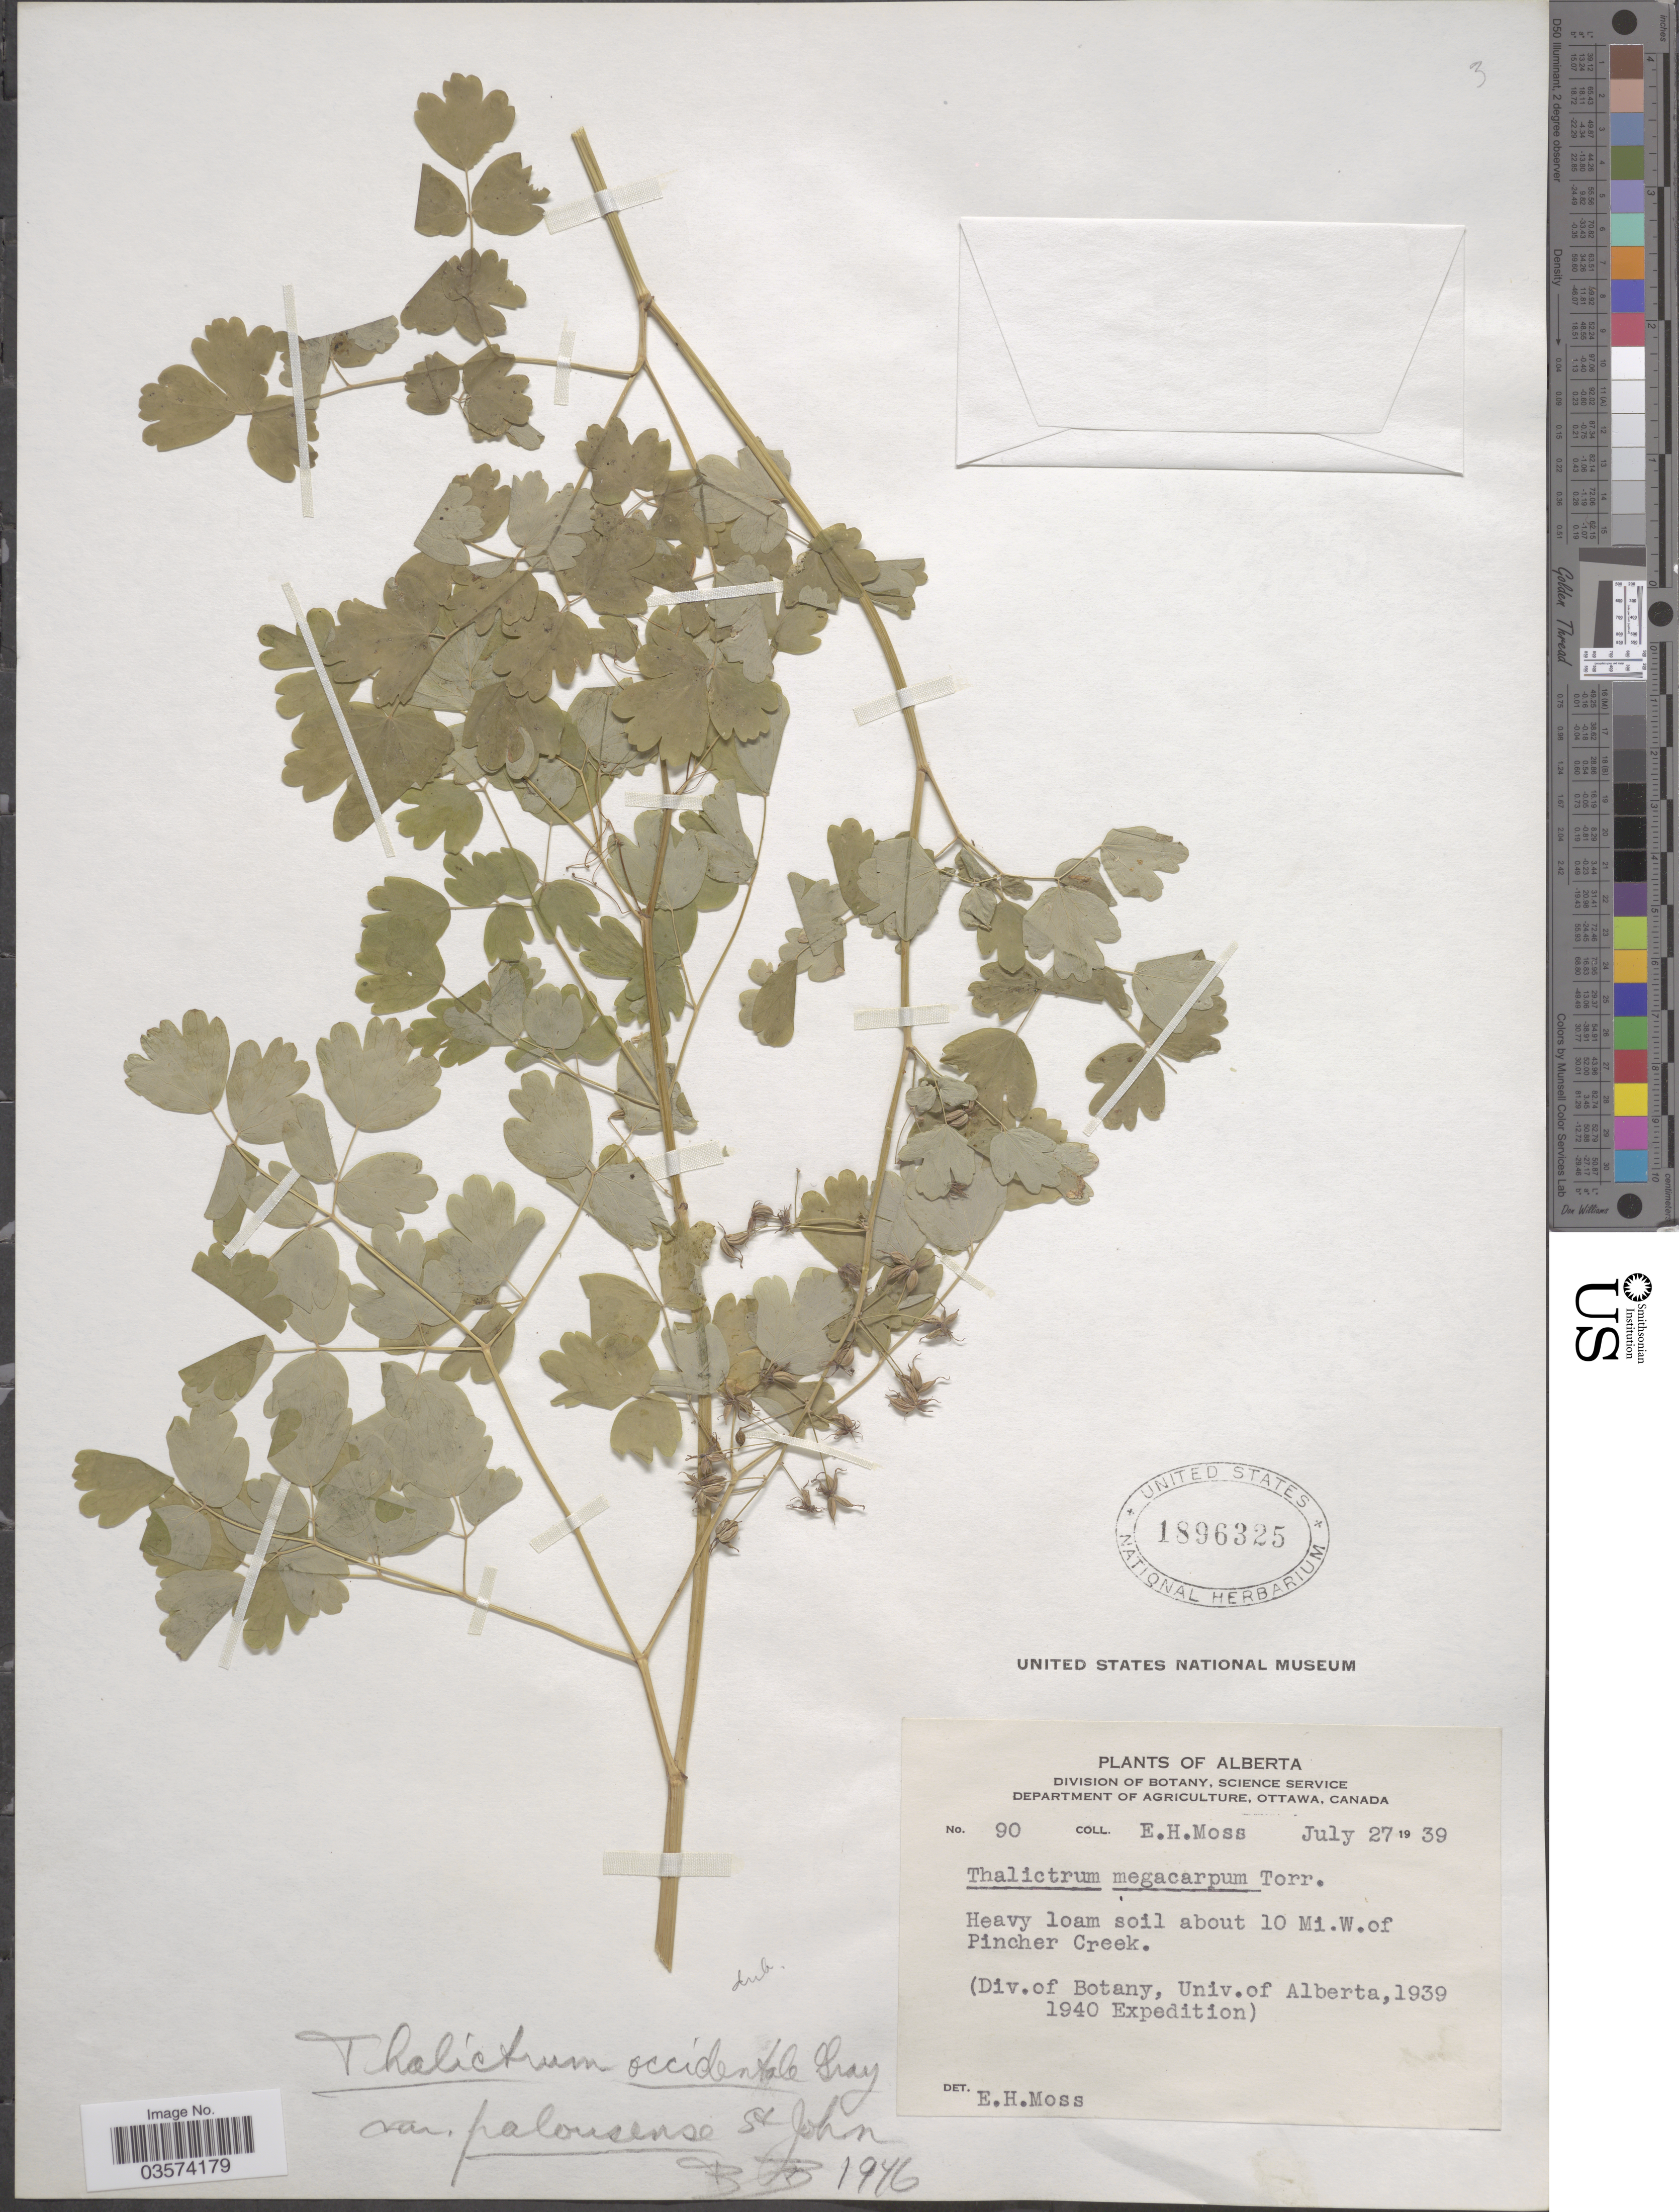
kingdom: Plantae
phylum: Tracheophyta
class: Magnoliopsida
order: Ranunculales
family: Ranunculaceae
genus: Thalictrum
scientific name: Thalictrum occidentale var. palousense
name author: H. St. John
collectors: E. Moss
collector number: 90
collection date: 1939-07-27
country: Canada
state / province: Alberta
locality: Heavy loam soil about 10 Mi. W. of Pincher Creek.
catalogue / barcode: US 1896325